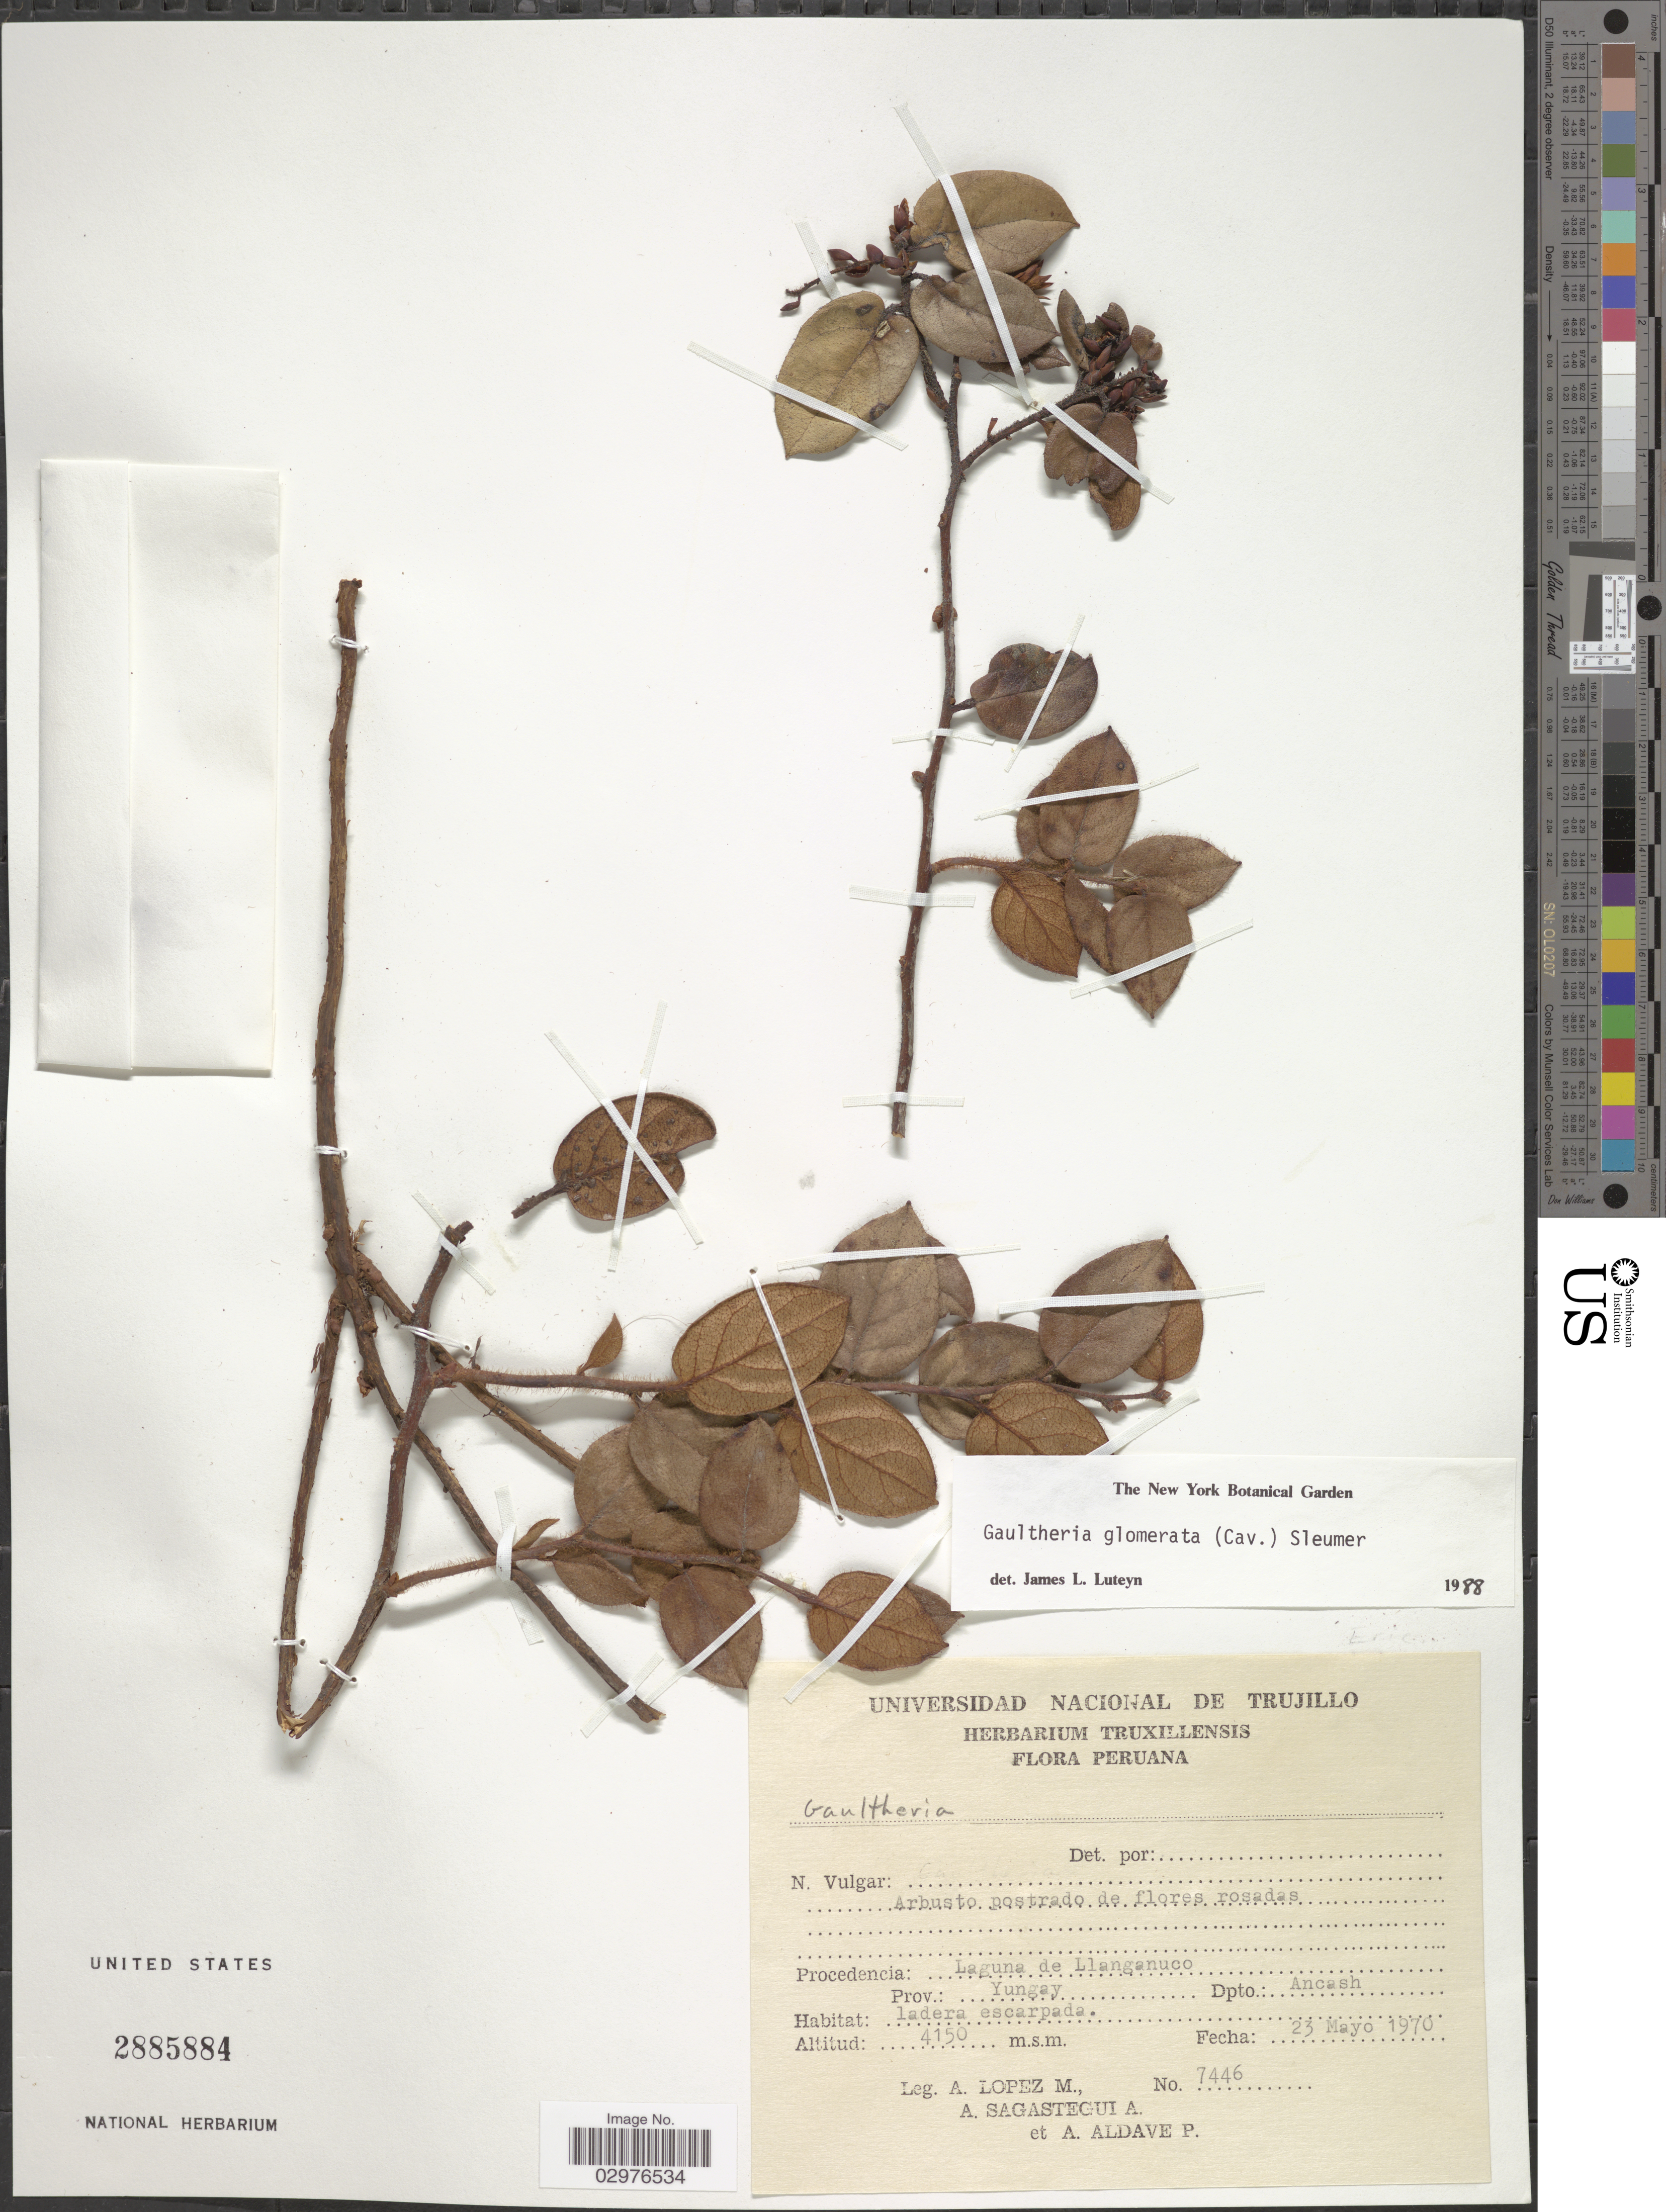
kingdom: Plantae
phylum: Tracheophyta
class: Magnoliopsida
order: Ericales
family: Ericaceae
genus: Gaultheria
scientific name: Gaultheria glomerata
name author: (Cav.) Sleumer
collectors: A. López M., A. Sagástegui A. & A. Aldave P.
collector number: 7446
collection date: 1970-05-23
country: Peru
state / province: Ancash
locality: Procedencia: Laguna de Llanganuco. Prov.: Yungay. Dpto.: Ancash.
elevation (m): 4150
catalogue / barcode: US 2885884